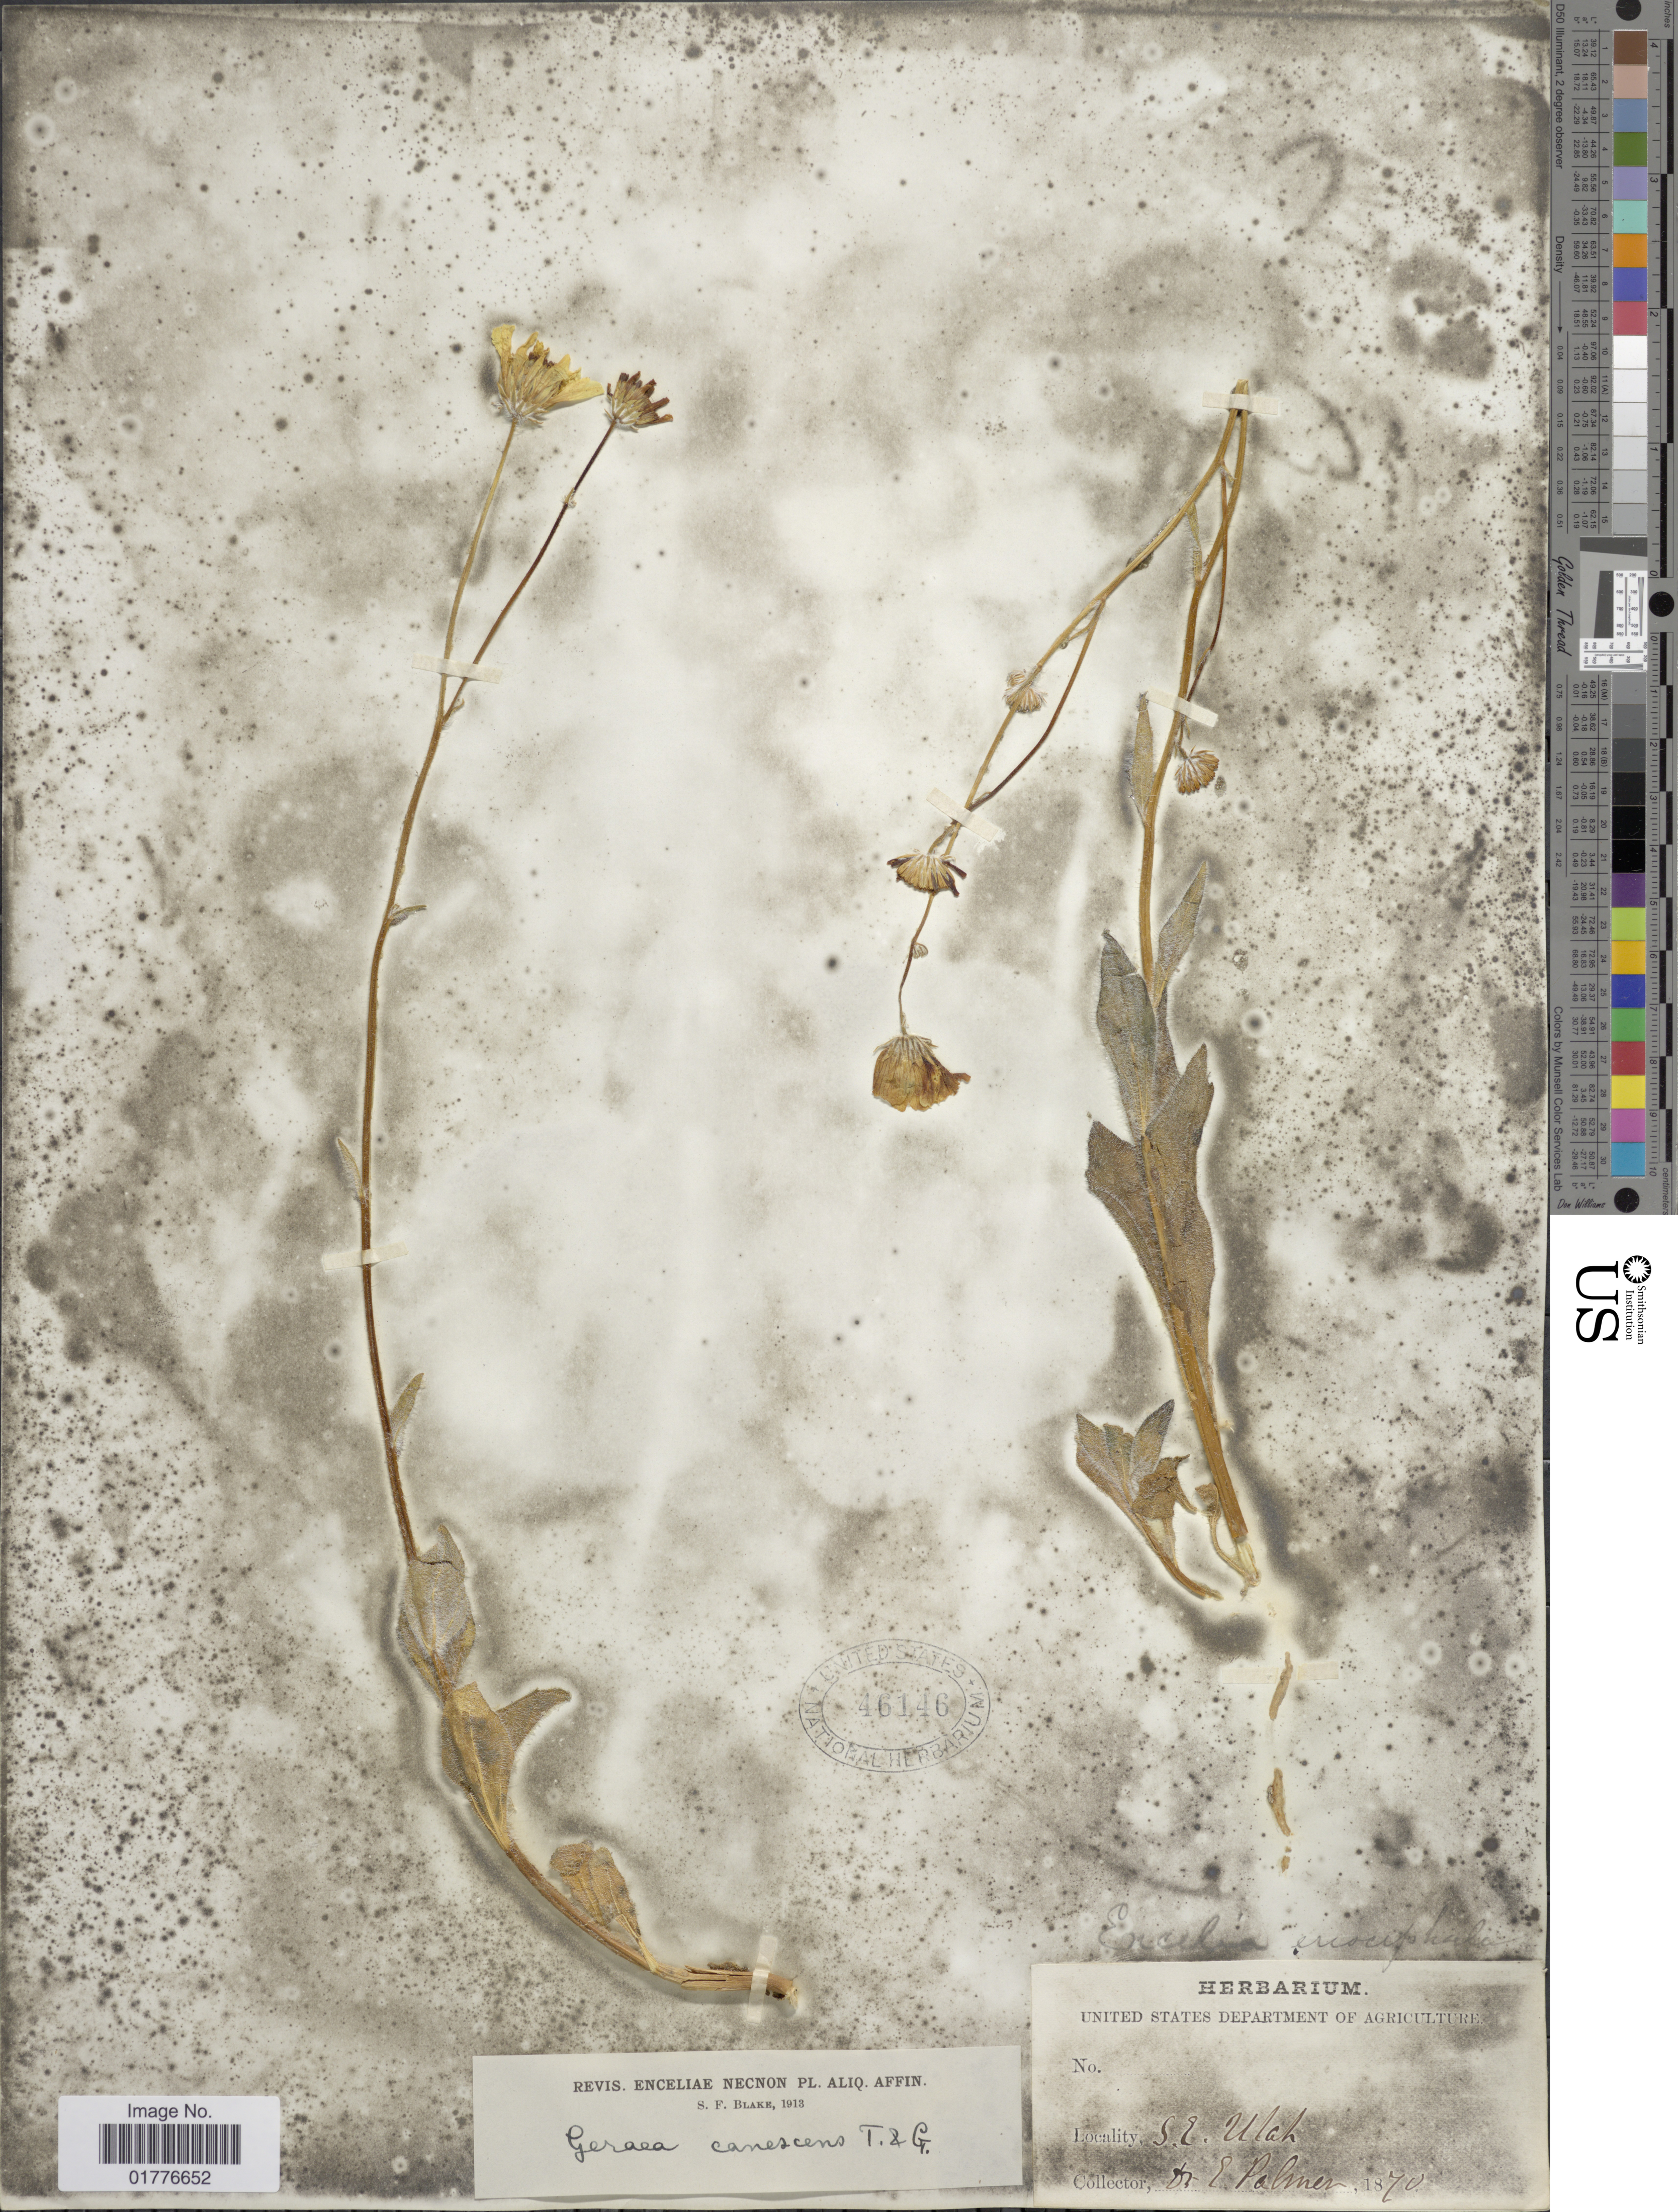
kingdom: Plantae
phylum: Tracheophyta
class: Magnoliopsida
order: Asterales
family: Asteraceae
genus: Geraea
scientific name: Geraea canescens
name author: Torr. & A. Gray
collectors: E. Palmer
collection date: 1870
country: United States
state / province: Utah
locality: S. Utah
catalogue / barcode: US 46146